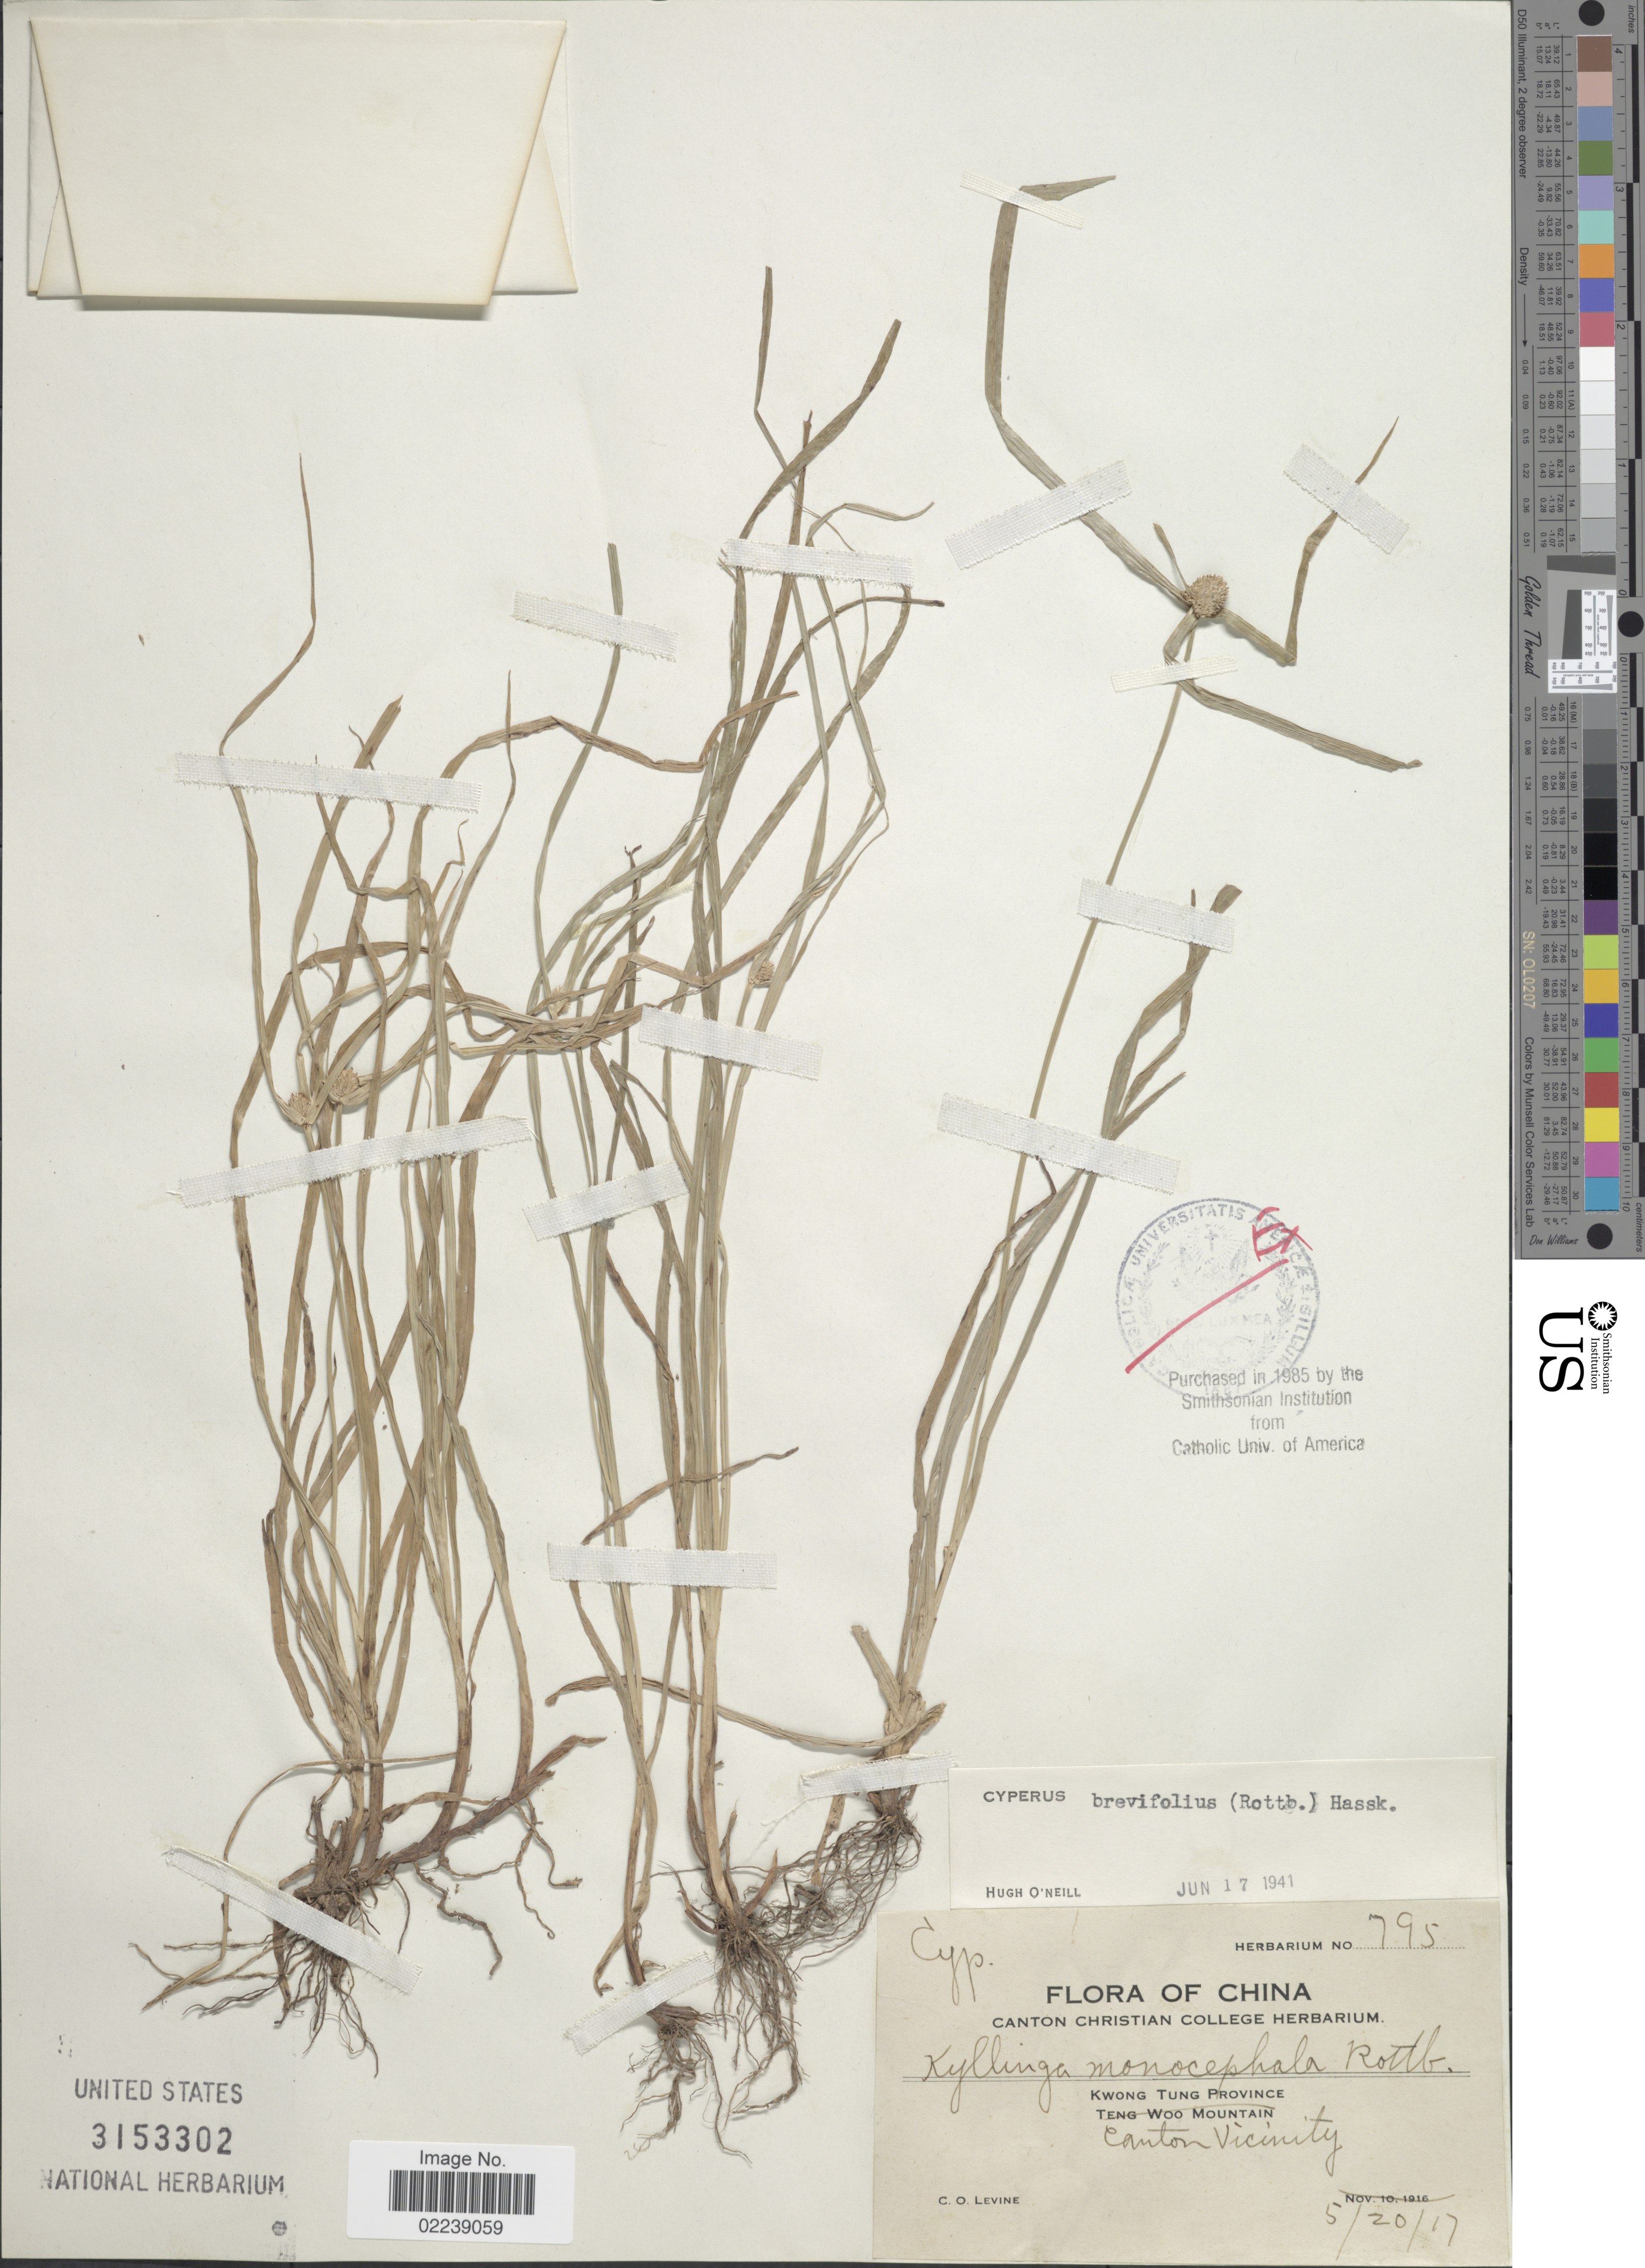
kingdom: Plantae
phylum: Tracheophyta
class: Liliopsida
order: Poales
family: Cyperaceae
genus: Cyperus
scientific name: Cyperus mindorensis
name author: (Steud.) Huygh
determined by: Strong, M. T., (US), Smithsonian Institution - National Museum of Natural History (UNITED STATES)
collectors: C. O. Levine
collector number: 795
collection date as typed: Transcribed d/m/y: 20/5/17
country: China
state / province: Guangdong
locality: Kwong Tung Province, Canton Vicinity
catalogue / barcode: US 3153302